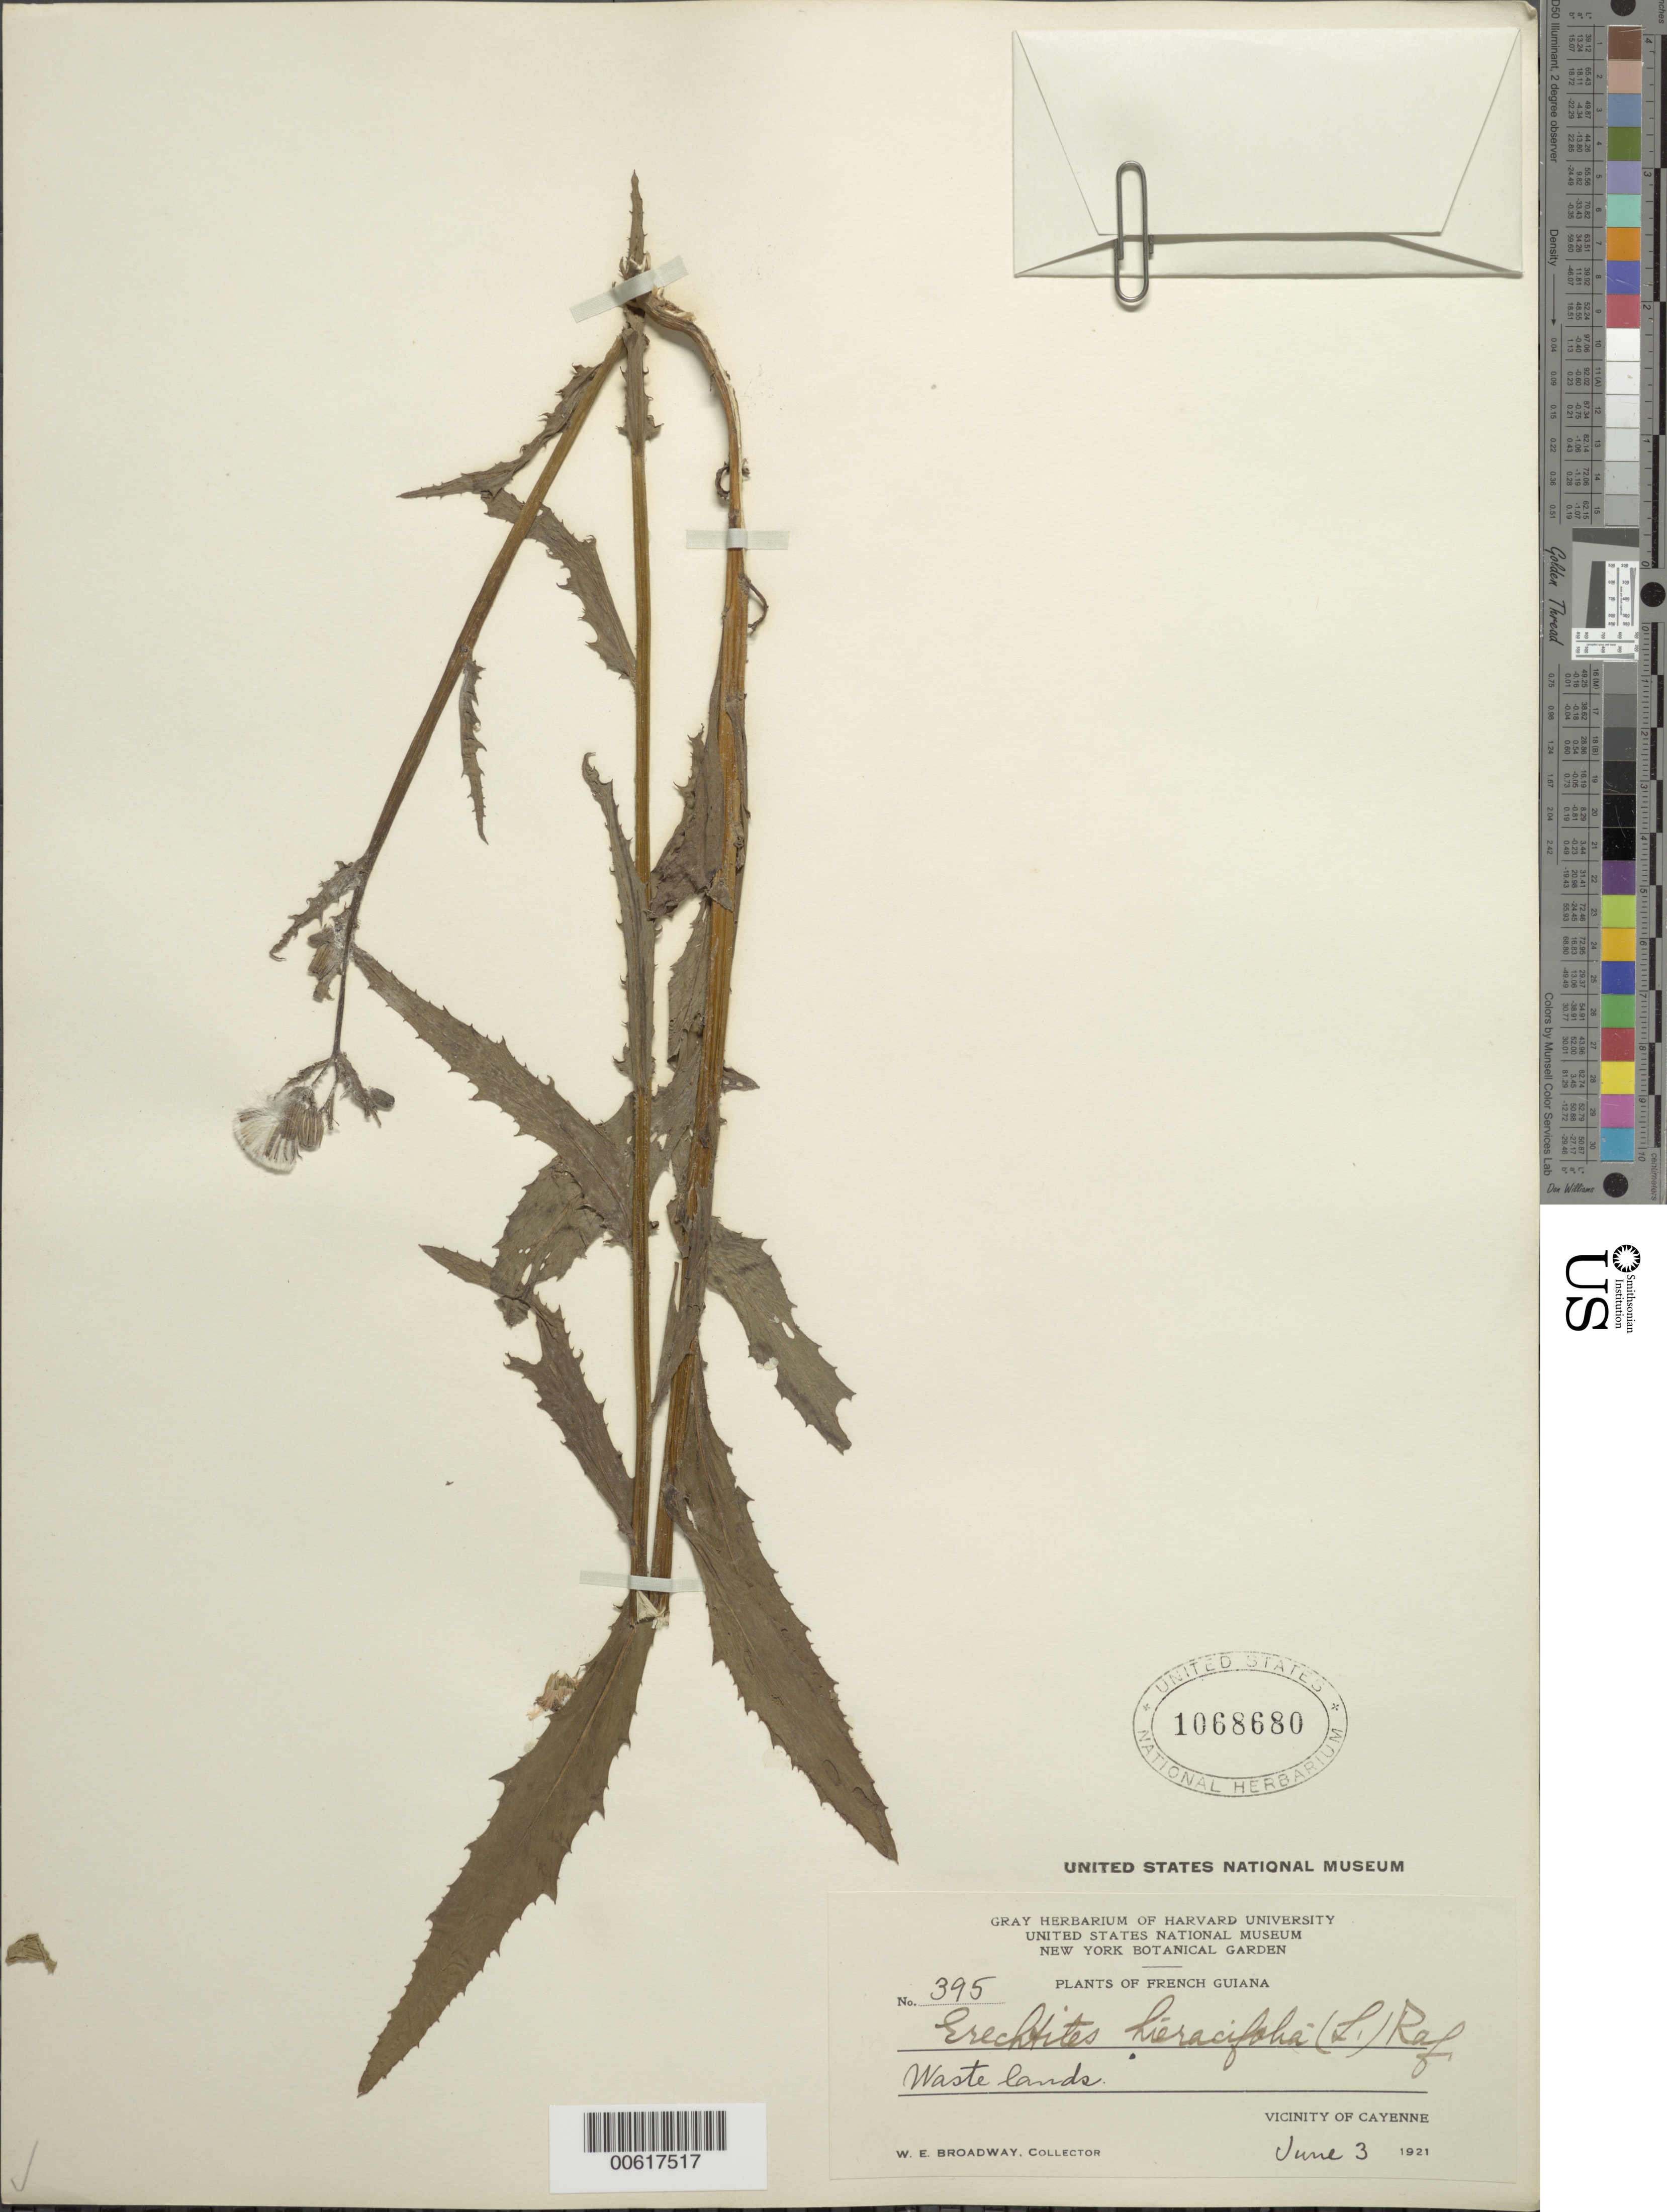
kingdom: Plantae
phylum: Tracheophyta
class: Magnoliopsida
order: Asterales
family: Asteraceae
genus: Erechtites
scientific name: Erechtites hieraciifolius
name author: (L.) Raf. ex DC.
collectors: W. E. Broadway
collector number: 395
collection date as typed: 3-Jun-21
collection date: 1921-06-03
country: French Guiana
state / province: Cayenne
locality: Cayenne, vic.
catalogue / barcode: US 1068680